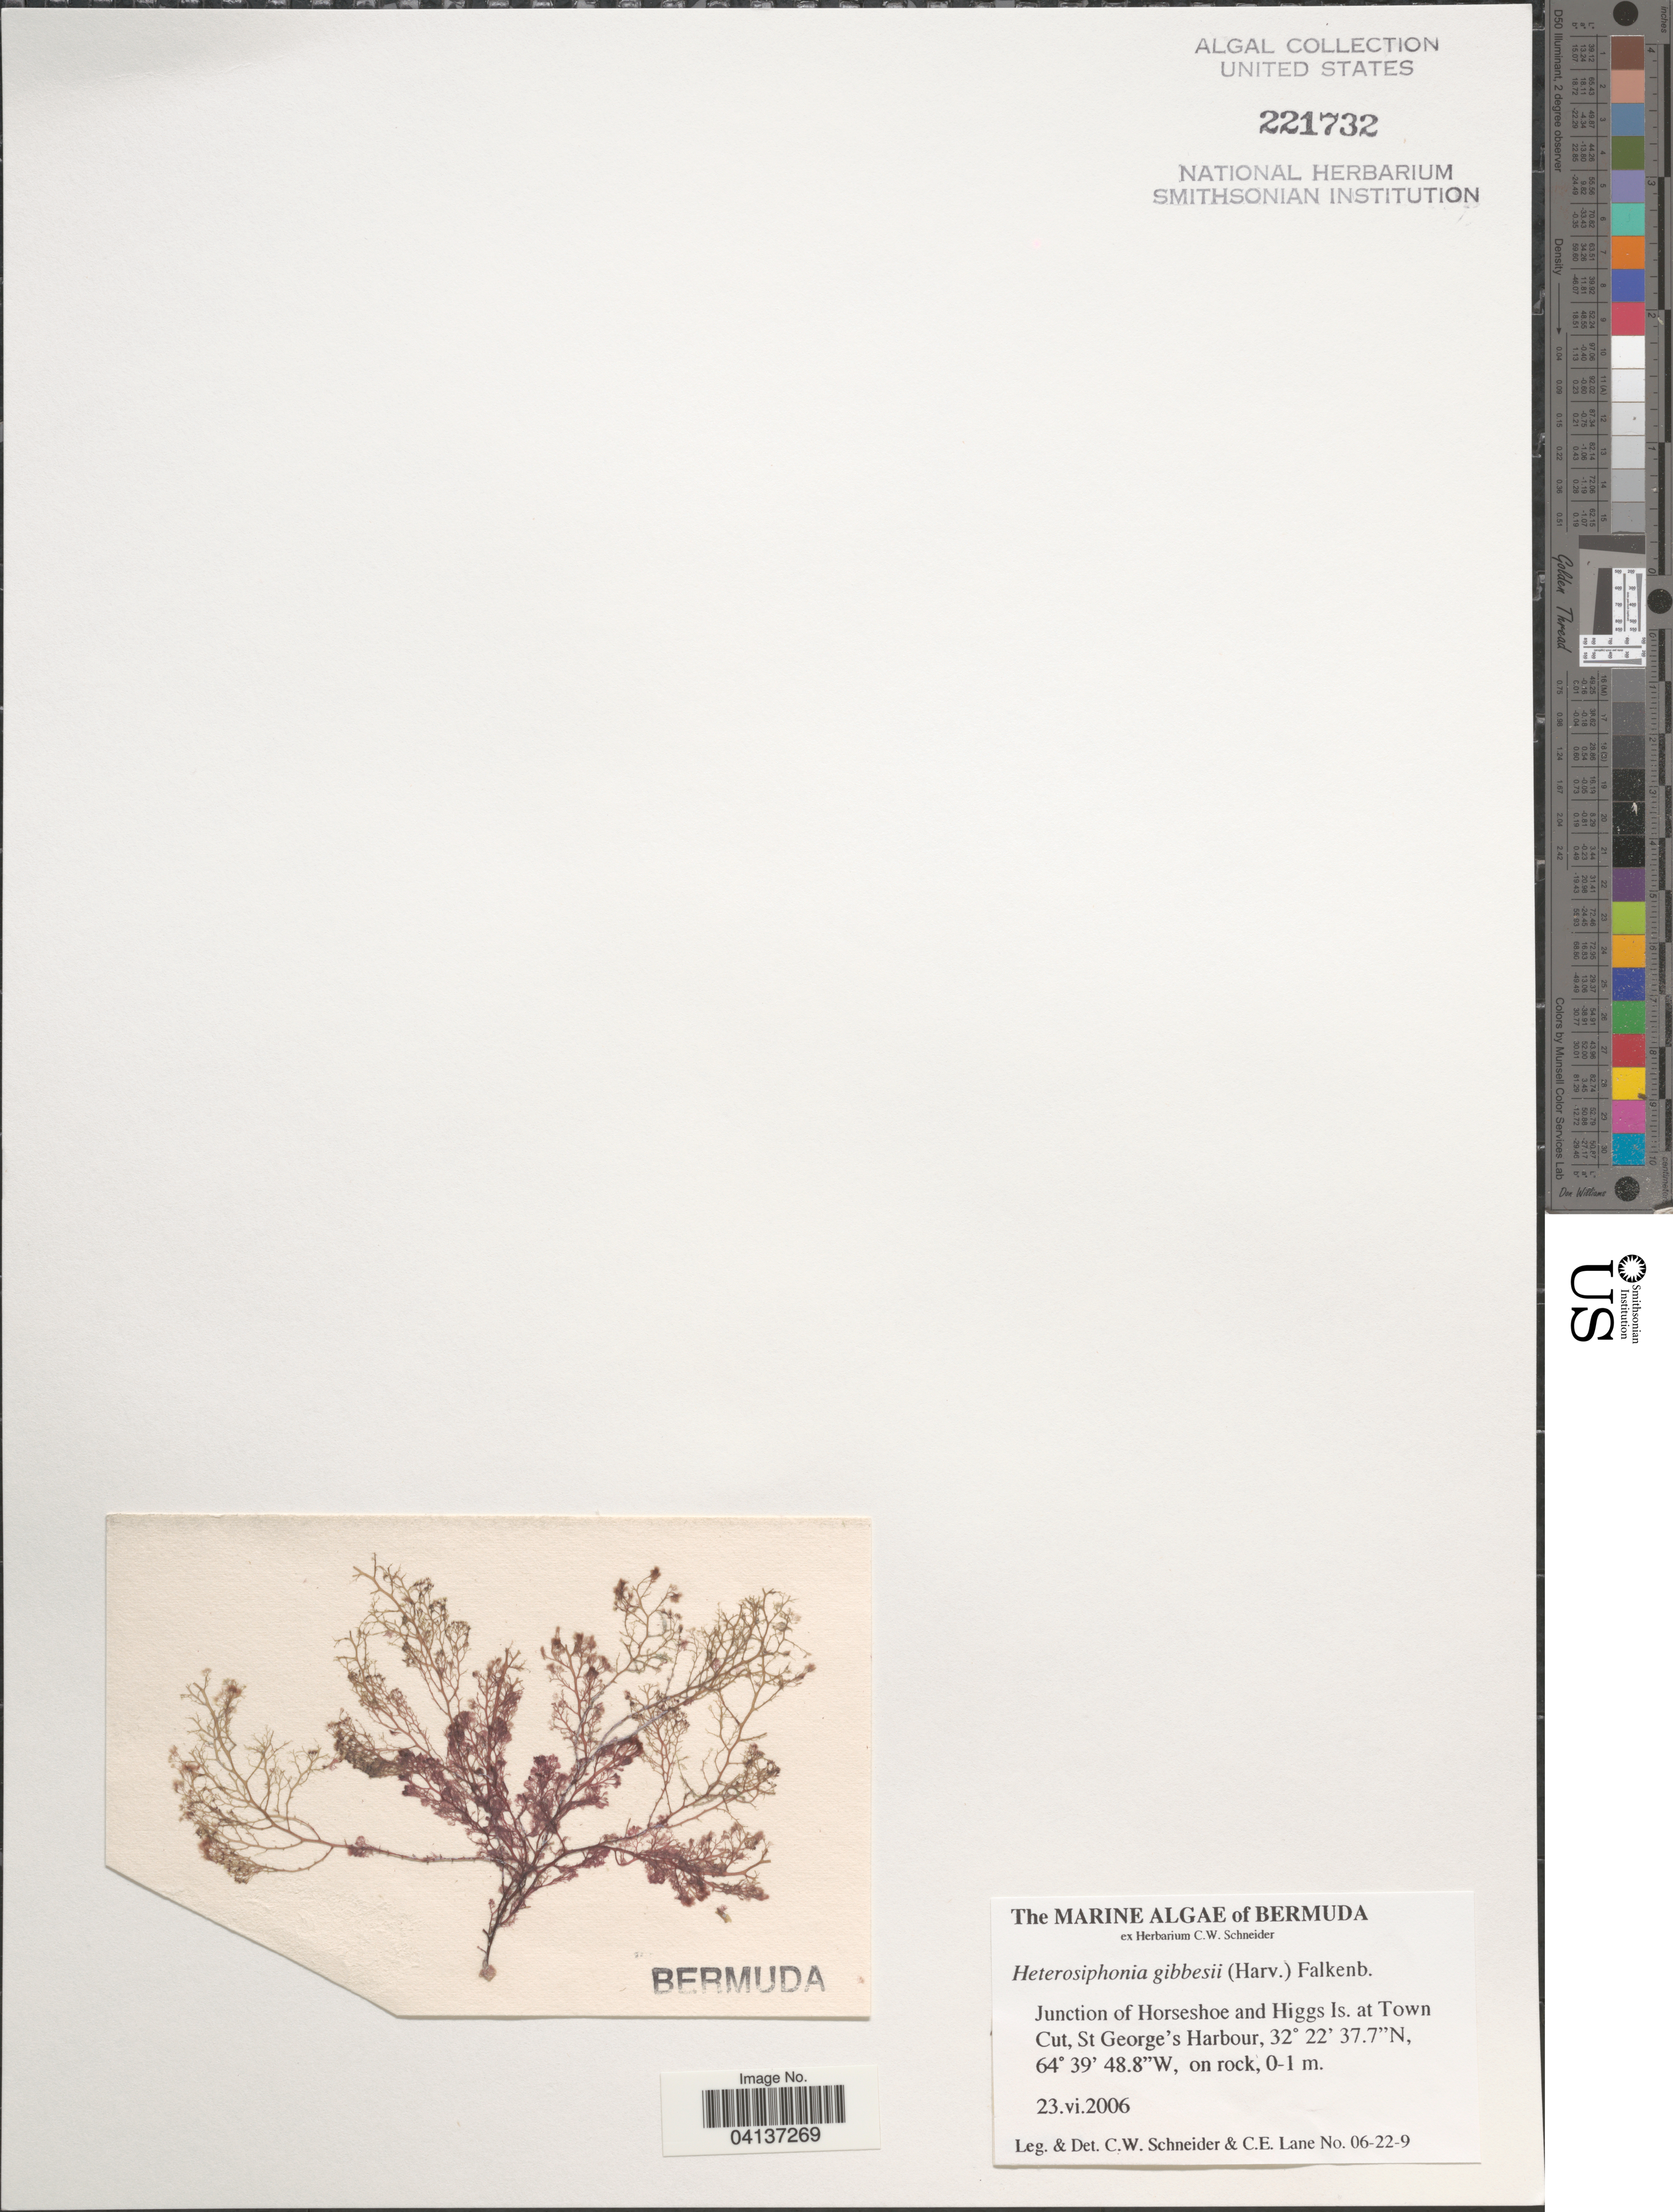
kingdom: Plantae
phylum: Rhodophyta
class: Florideophyceae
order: Ceramiales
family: Dasyaceae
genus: Heterosiphonia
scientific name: Heterosiphonia gibbesii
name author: (Harv.)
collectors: C. W.Schneider & C. E. Lane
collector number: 06-22-9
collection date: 2006-06-23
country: Bermuda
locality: Junction of Horseshoe and Higgs Is. at Town Cut, St George's Harbour.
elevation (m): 0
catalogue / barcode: US 221732